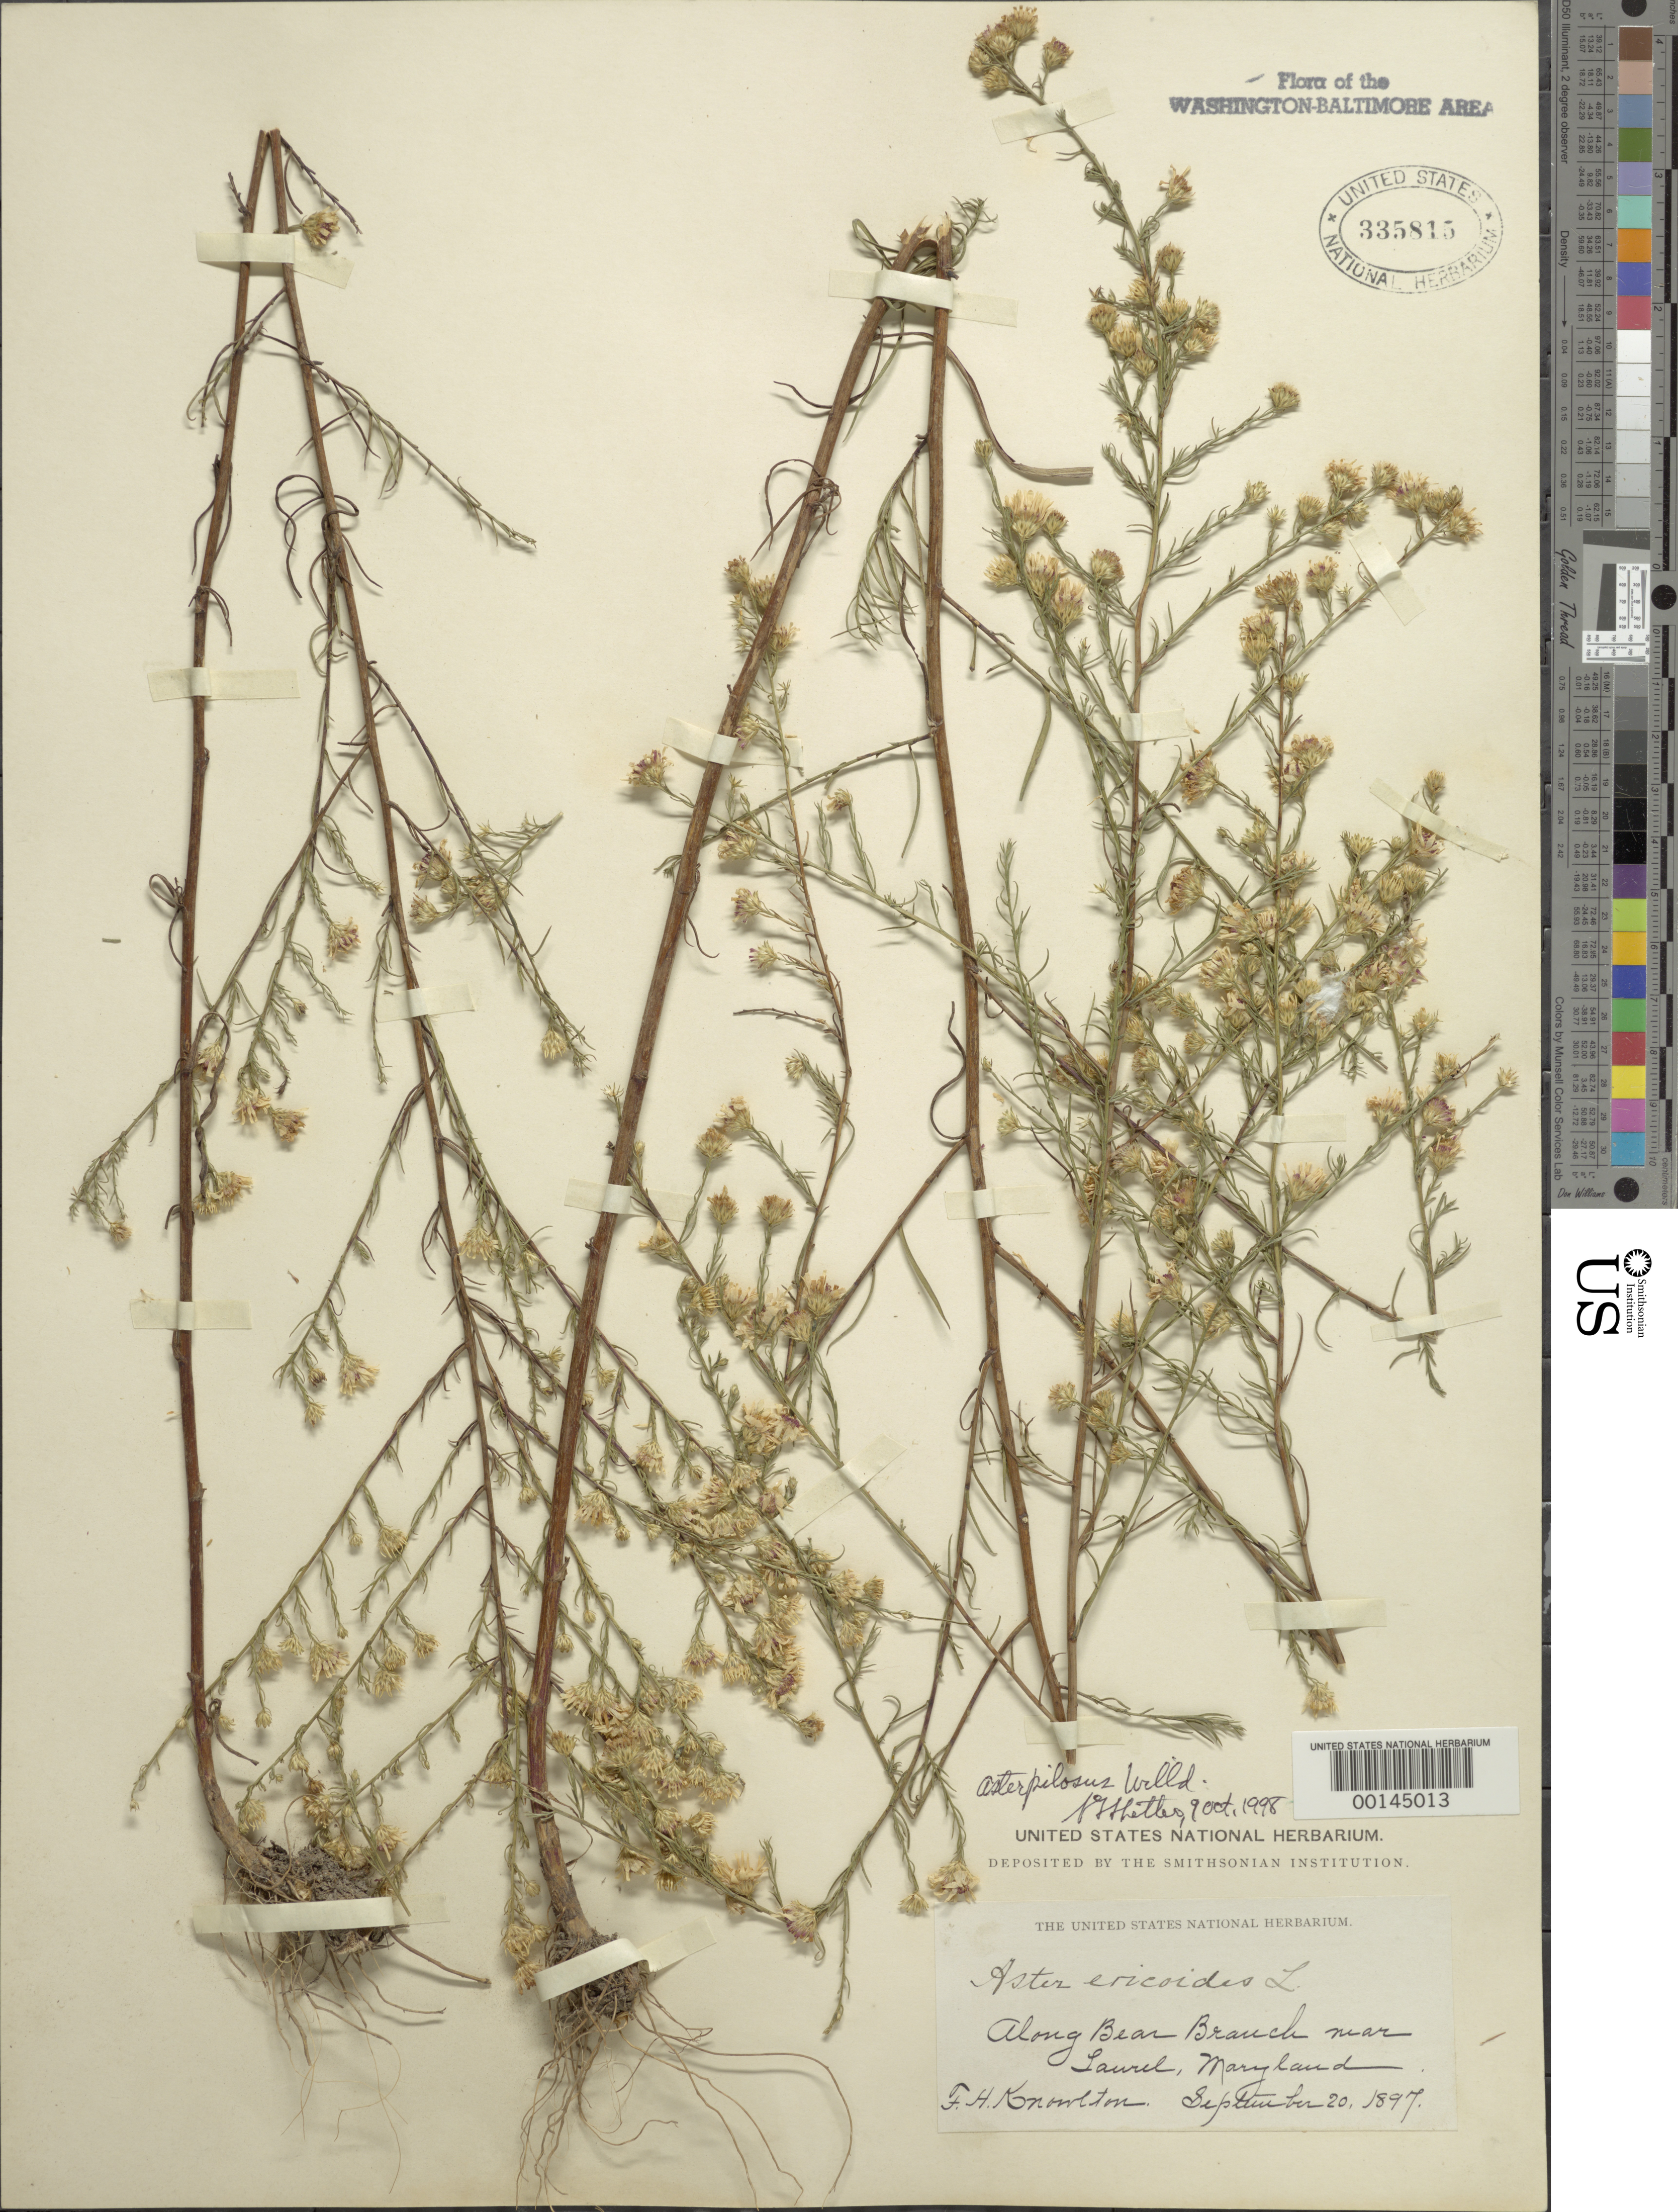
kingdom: Plantae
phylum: Tracheophyta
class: Magnoliopsida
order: Asterales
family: Asteraceae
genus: Symphyotrichum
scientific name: Symphyotrichum pilosum var. pringlei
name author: (A. Gray) G.L. Nesom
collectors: F. H. Knowlton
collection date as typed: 20 Sep 1897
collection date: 1897-09-20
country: United States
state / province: Maryland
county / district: Prince George's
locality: Bear Branch near Laurel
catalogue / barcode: US 335815